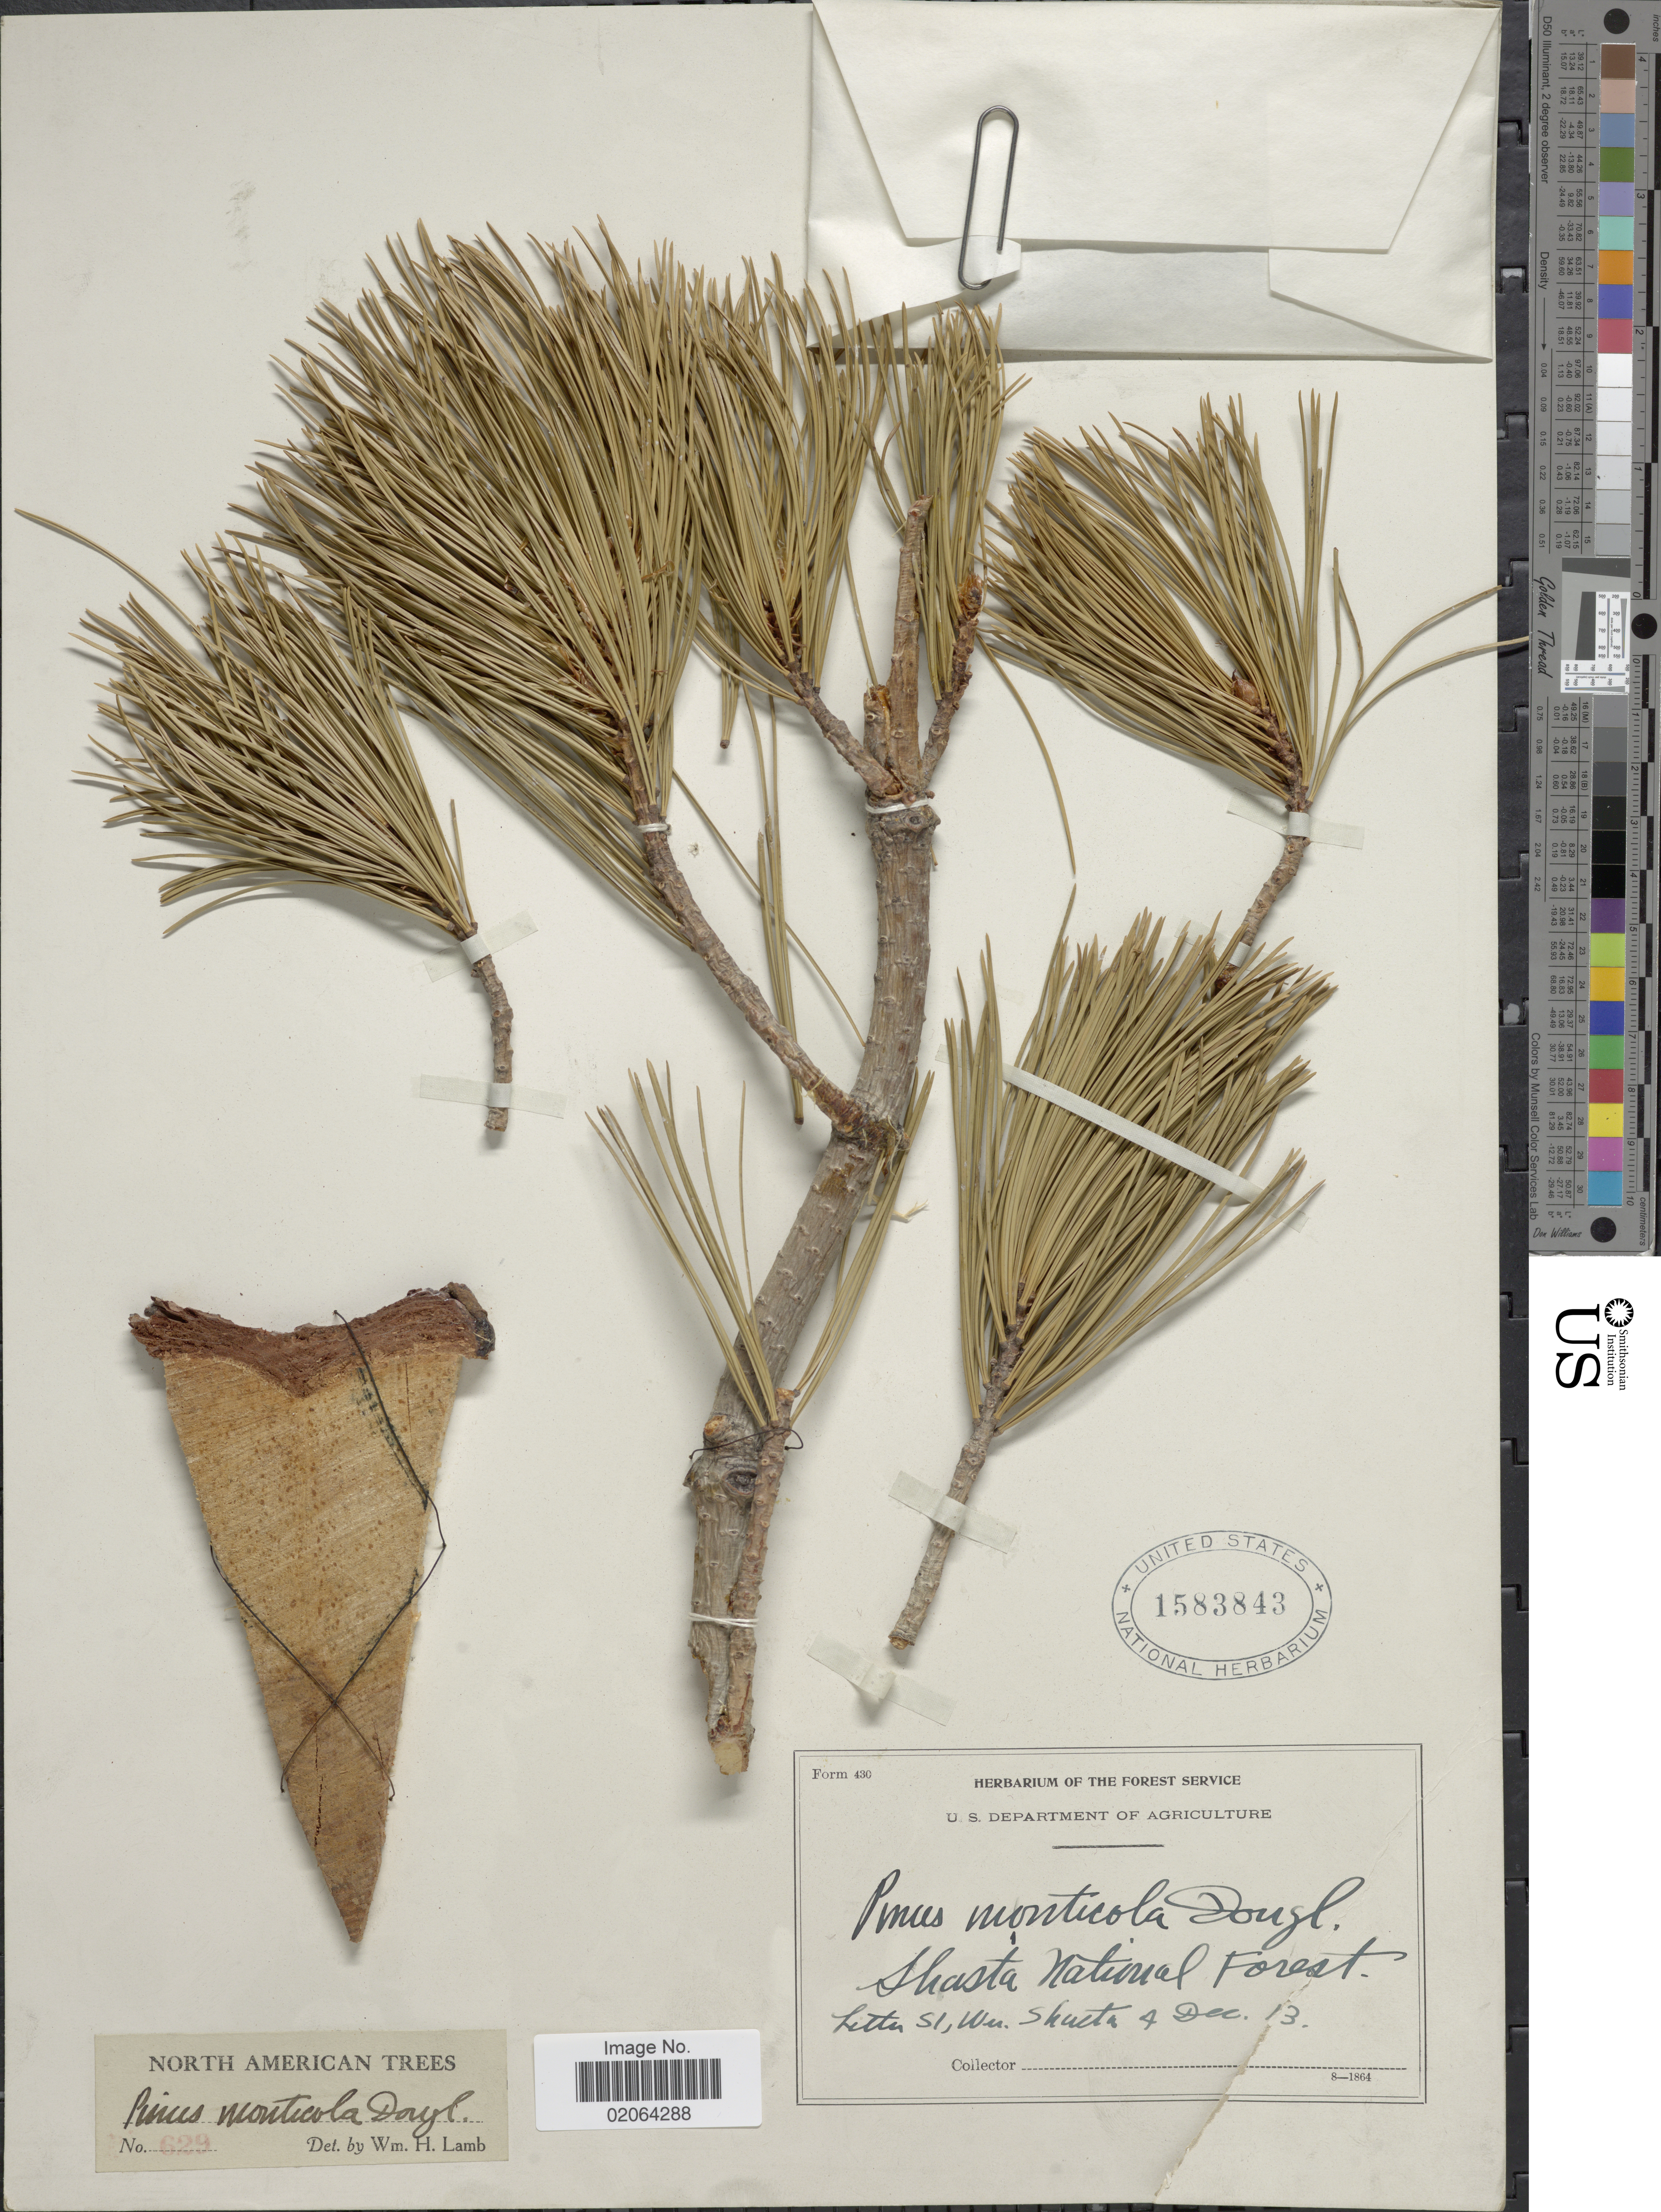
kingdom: Plantae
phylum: Tracheophyta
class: Pinopsida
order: Pinales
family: Pinaceae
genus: Pinus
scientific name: Pinus monticola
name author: Douglas ex D. Don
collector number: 629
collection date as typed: Transcribed d/m/y: 4/12/13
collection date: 1913-12-04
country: United States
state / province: California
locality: Shasta National Forest. North American.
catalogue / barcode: US 1583843